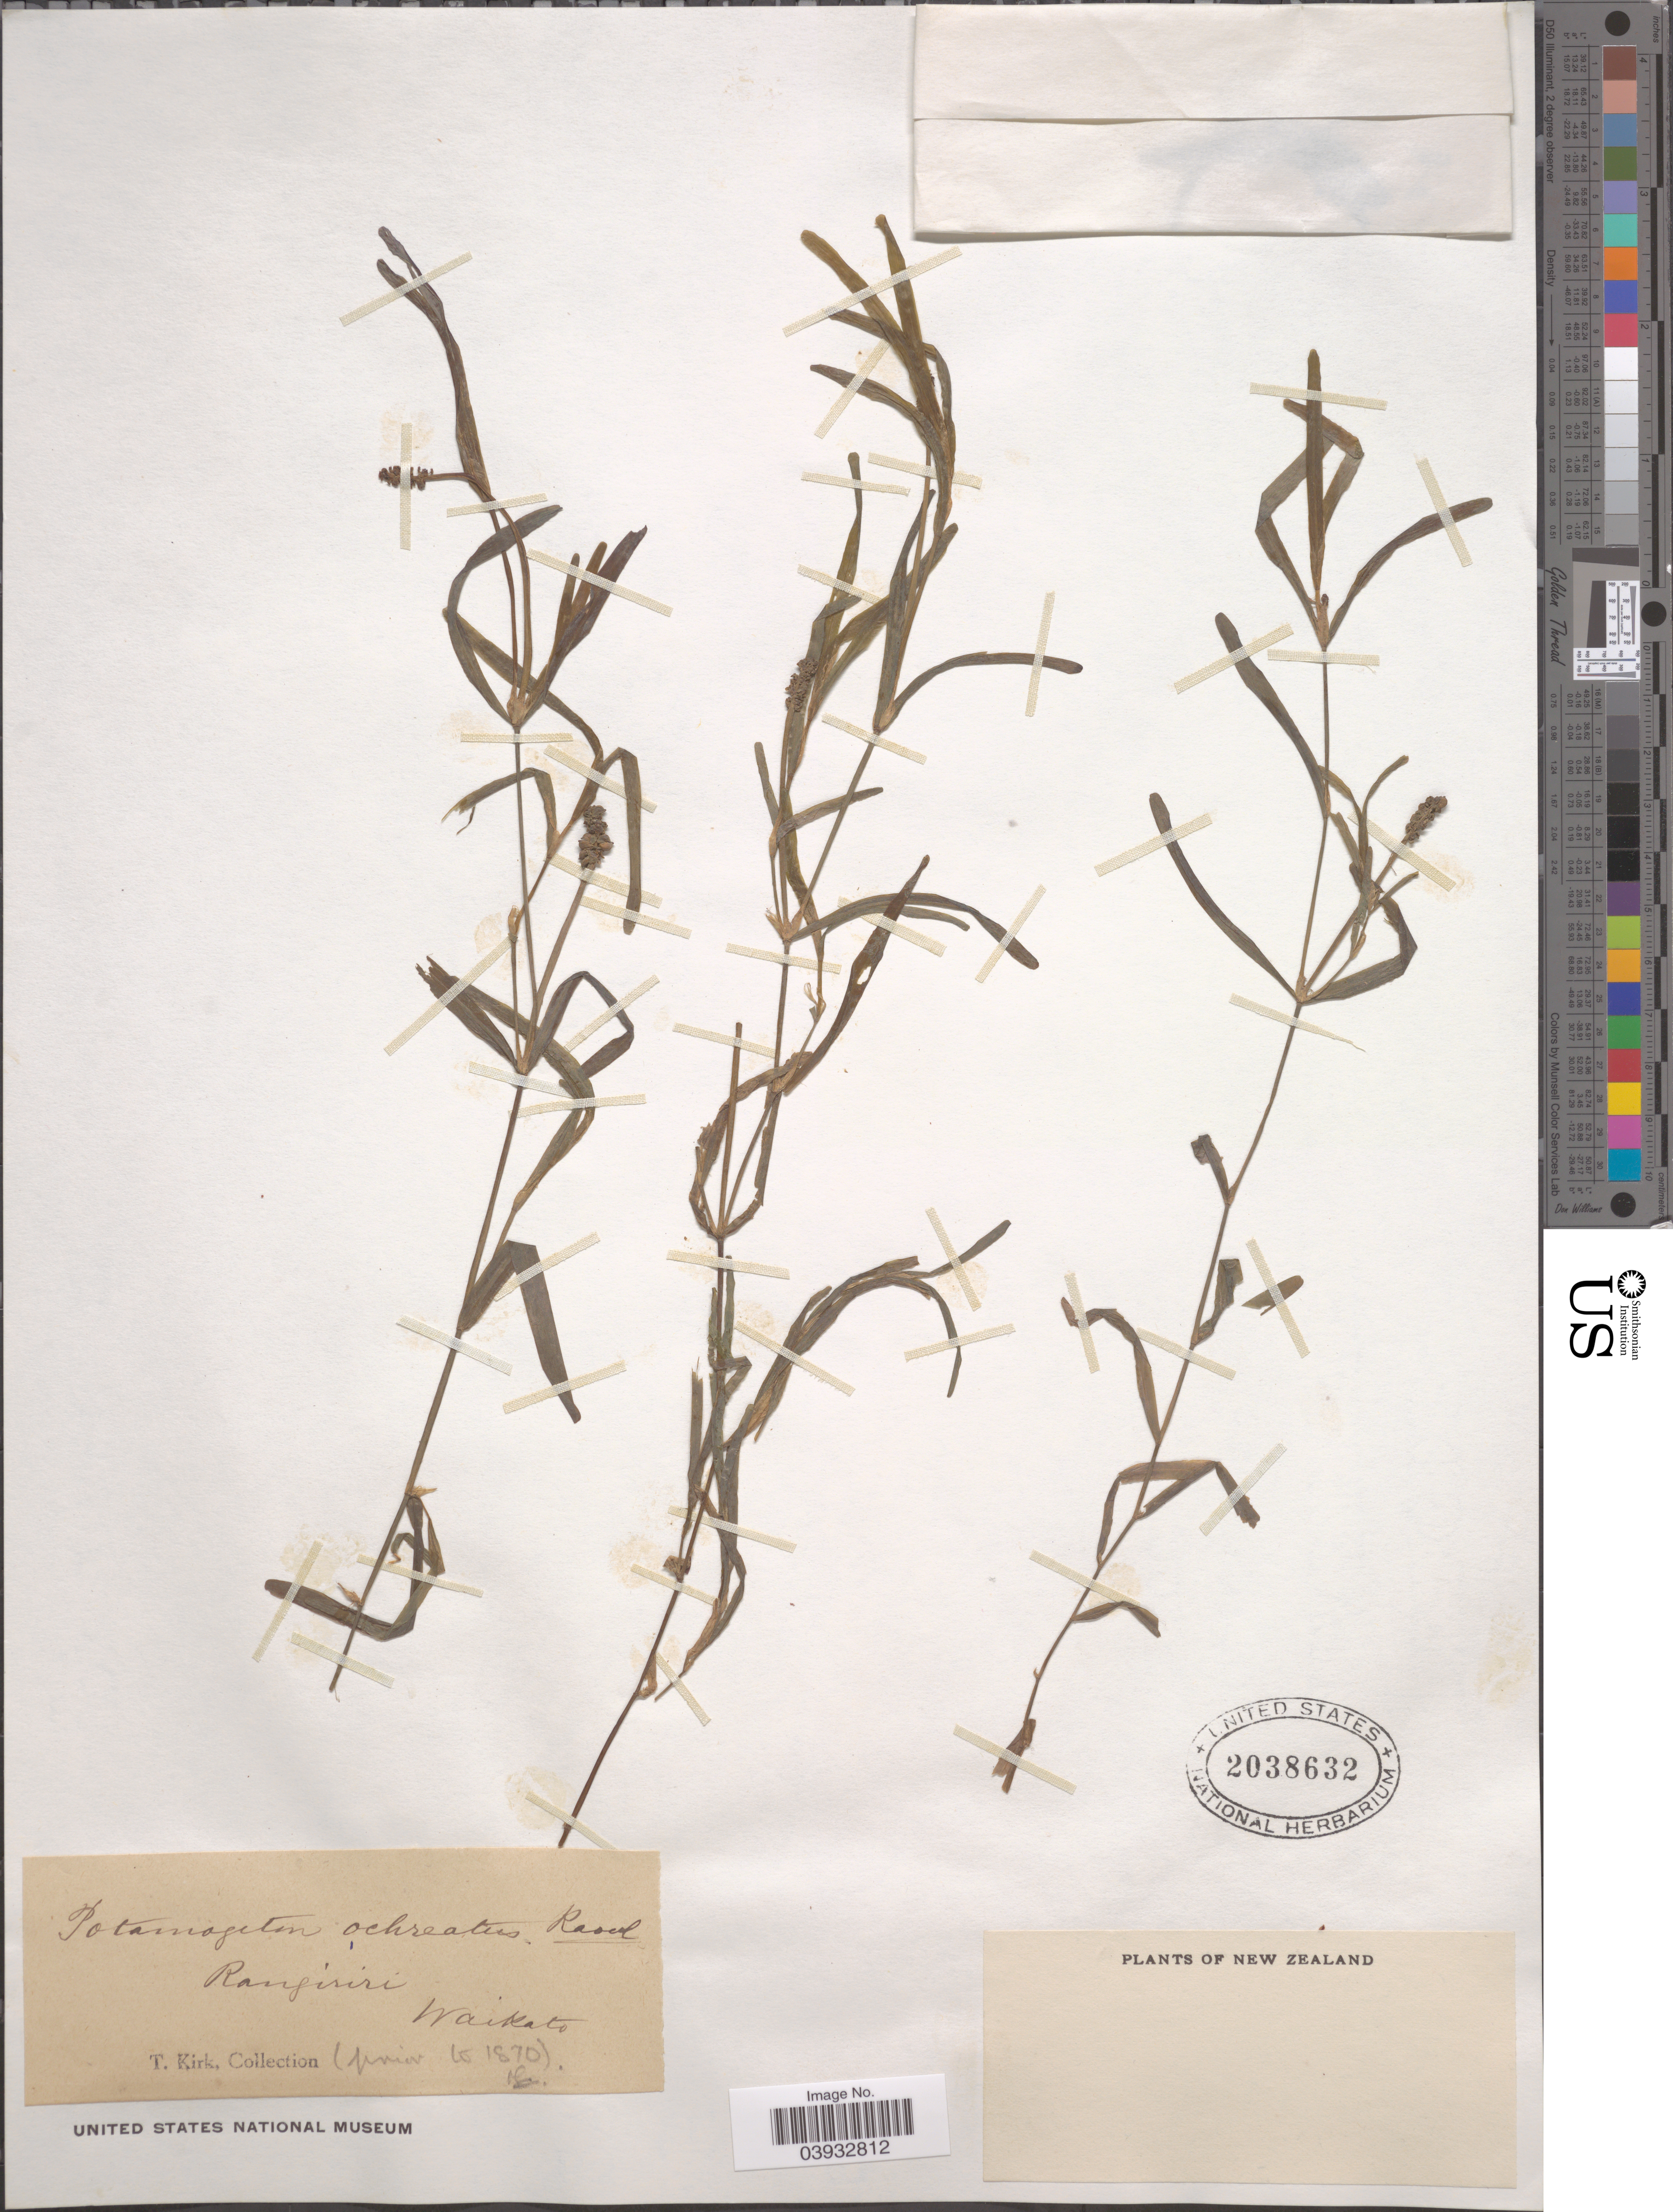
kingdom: Plantae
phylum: Tracheophyta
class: Liliopsida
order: Alismatales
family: Potamogetonaceae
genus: Potamogeton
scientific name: Potamogeton ochreatus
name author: Raoul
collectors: T. Kirk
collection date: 1870-06-10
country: New Zealand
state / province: Waikato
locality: Rangiriri.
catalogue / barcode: US 2038632